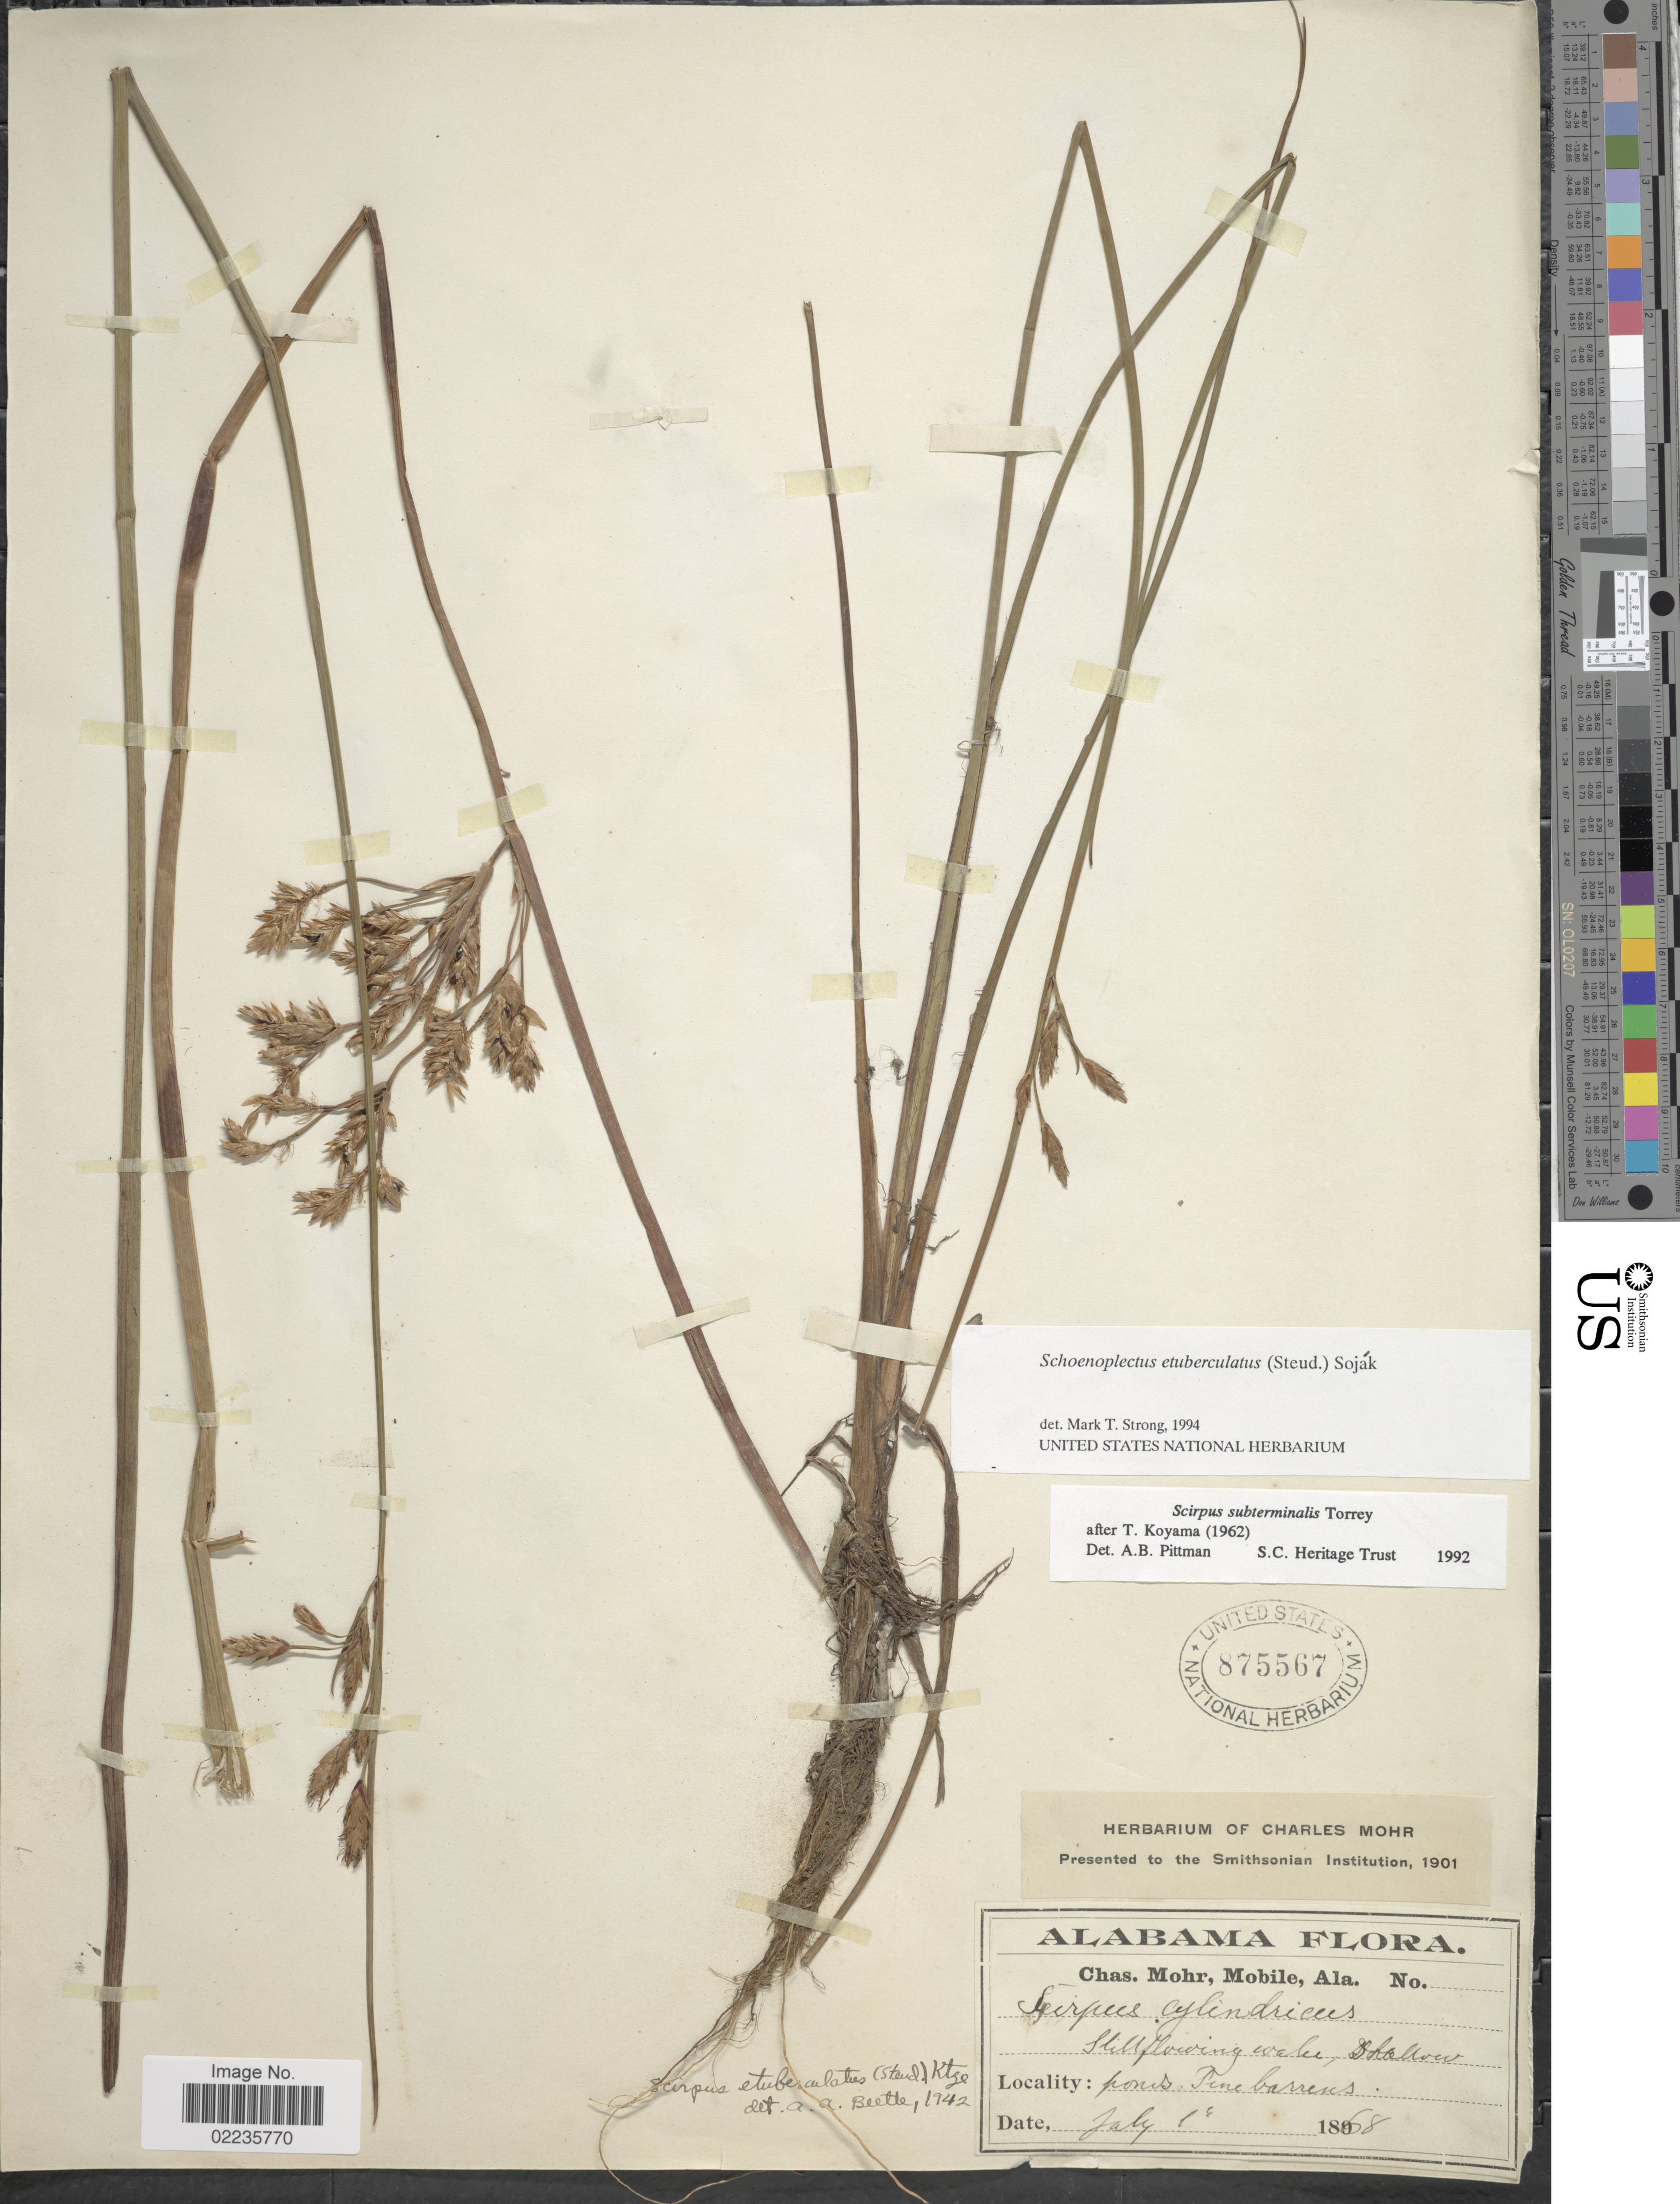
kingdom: Plantae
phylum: Tracheophyta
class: Liliopsida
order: Poales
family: Cyperaceae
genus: Schoenoplectus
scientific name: Schoenoplectus etuberculatus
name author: (Steud.) Soják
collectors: Mohr, C. T. (herbarium)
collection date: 1868-07-01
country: United States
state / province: Alabama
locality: Ponds. Pine barrens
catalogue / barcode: US 875567